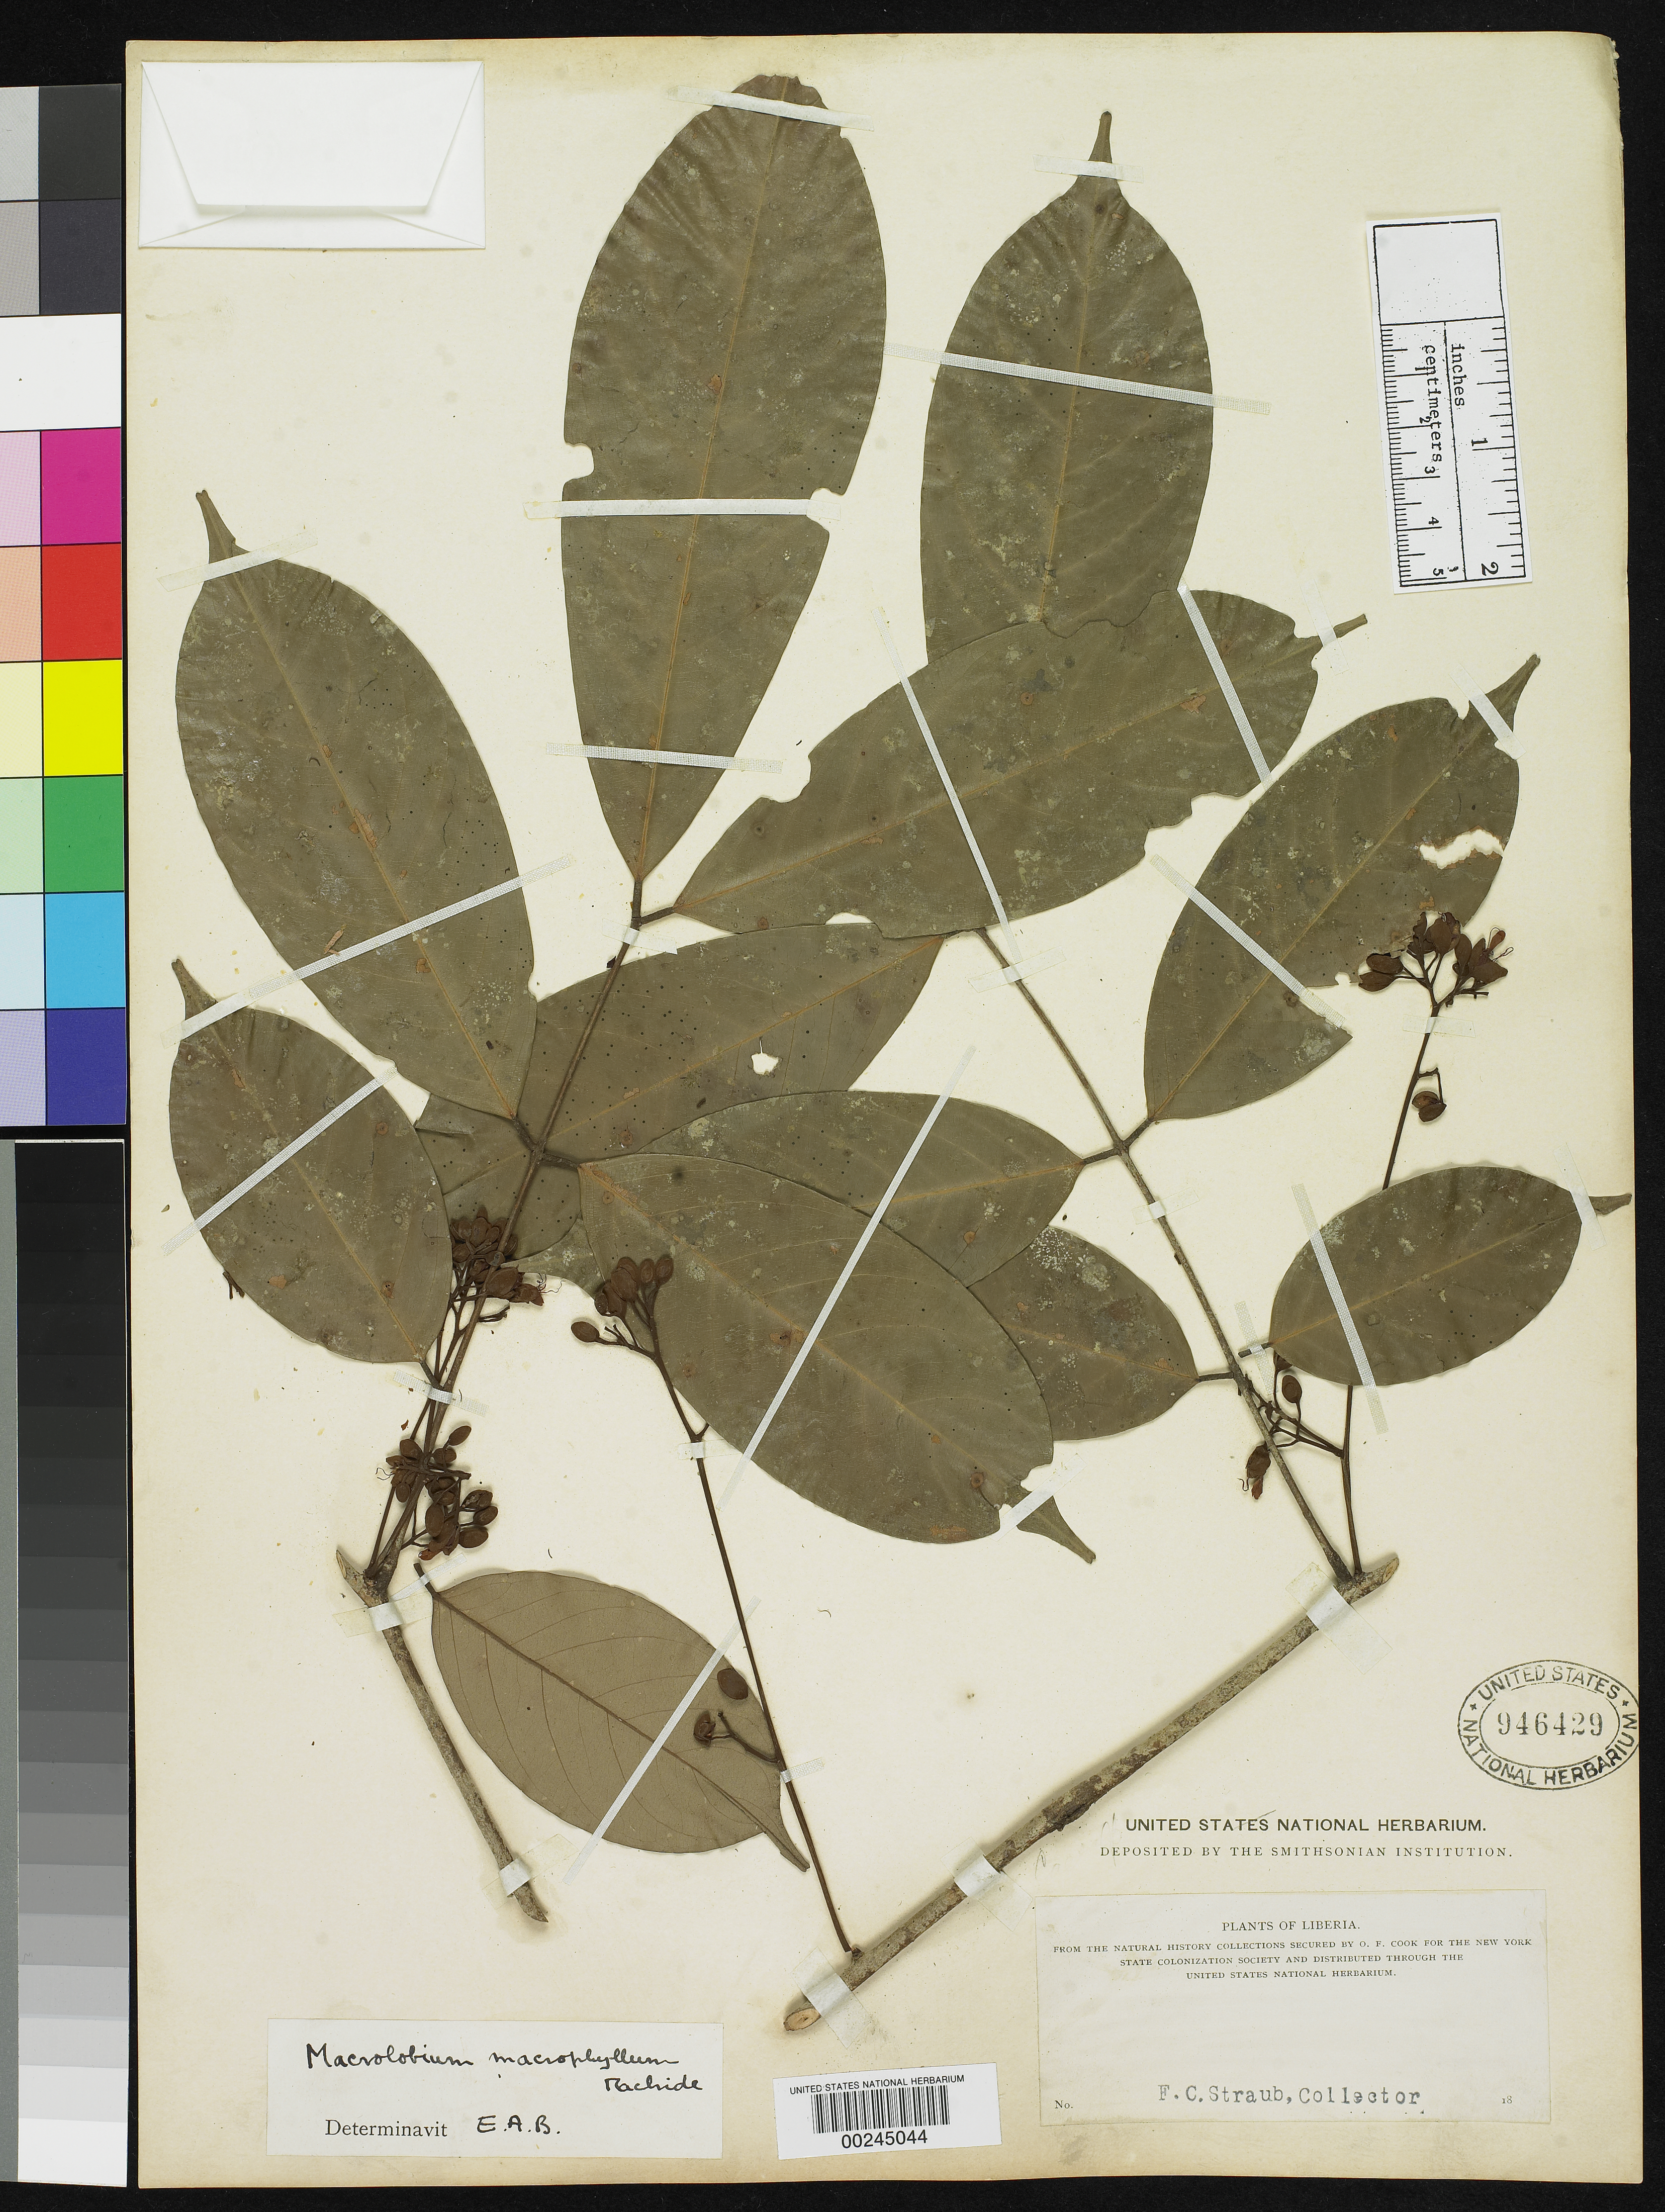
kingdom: Plantae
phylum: Tracheophyta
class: Magnoliopsida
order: Fabales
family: Fabaceae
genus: Macrolobium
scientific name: Macrolobium macrophyllum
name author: P. Beauv.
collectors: F. Straub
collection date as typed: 18--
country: Liberia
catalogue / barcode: US 946429